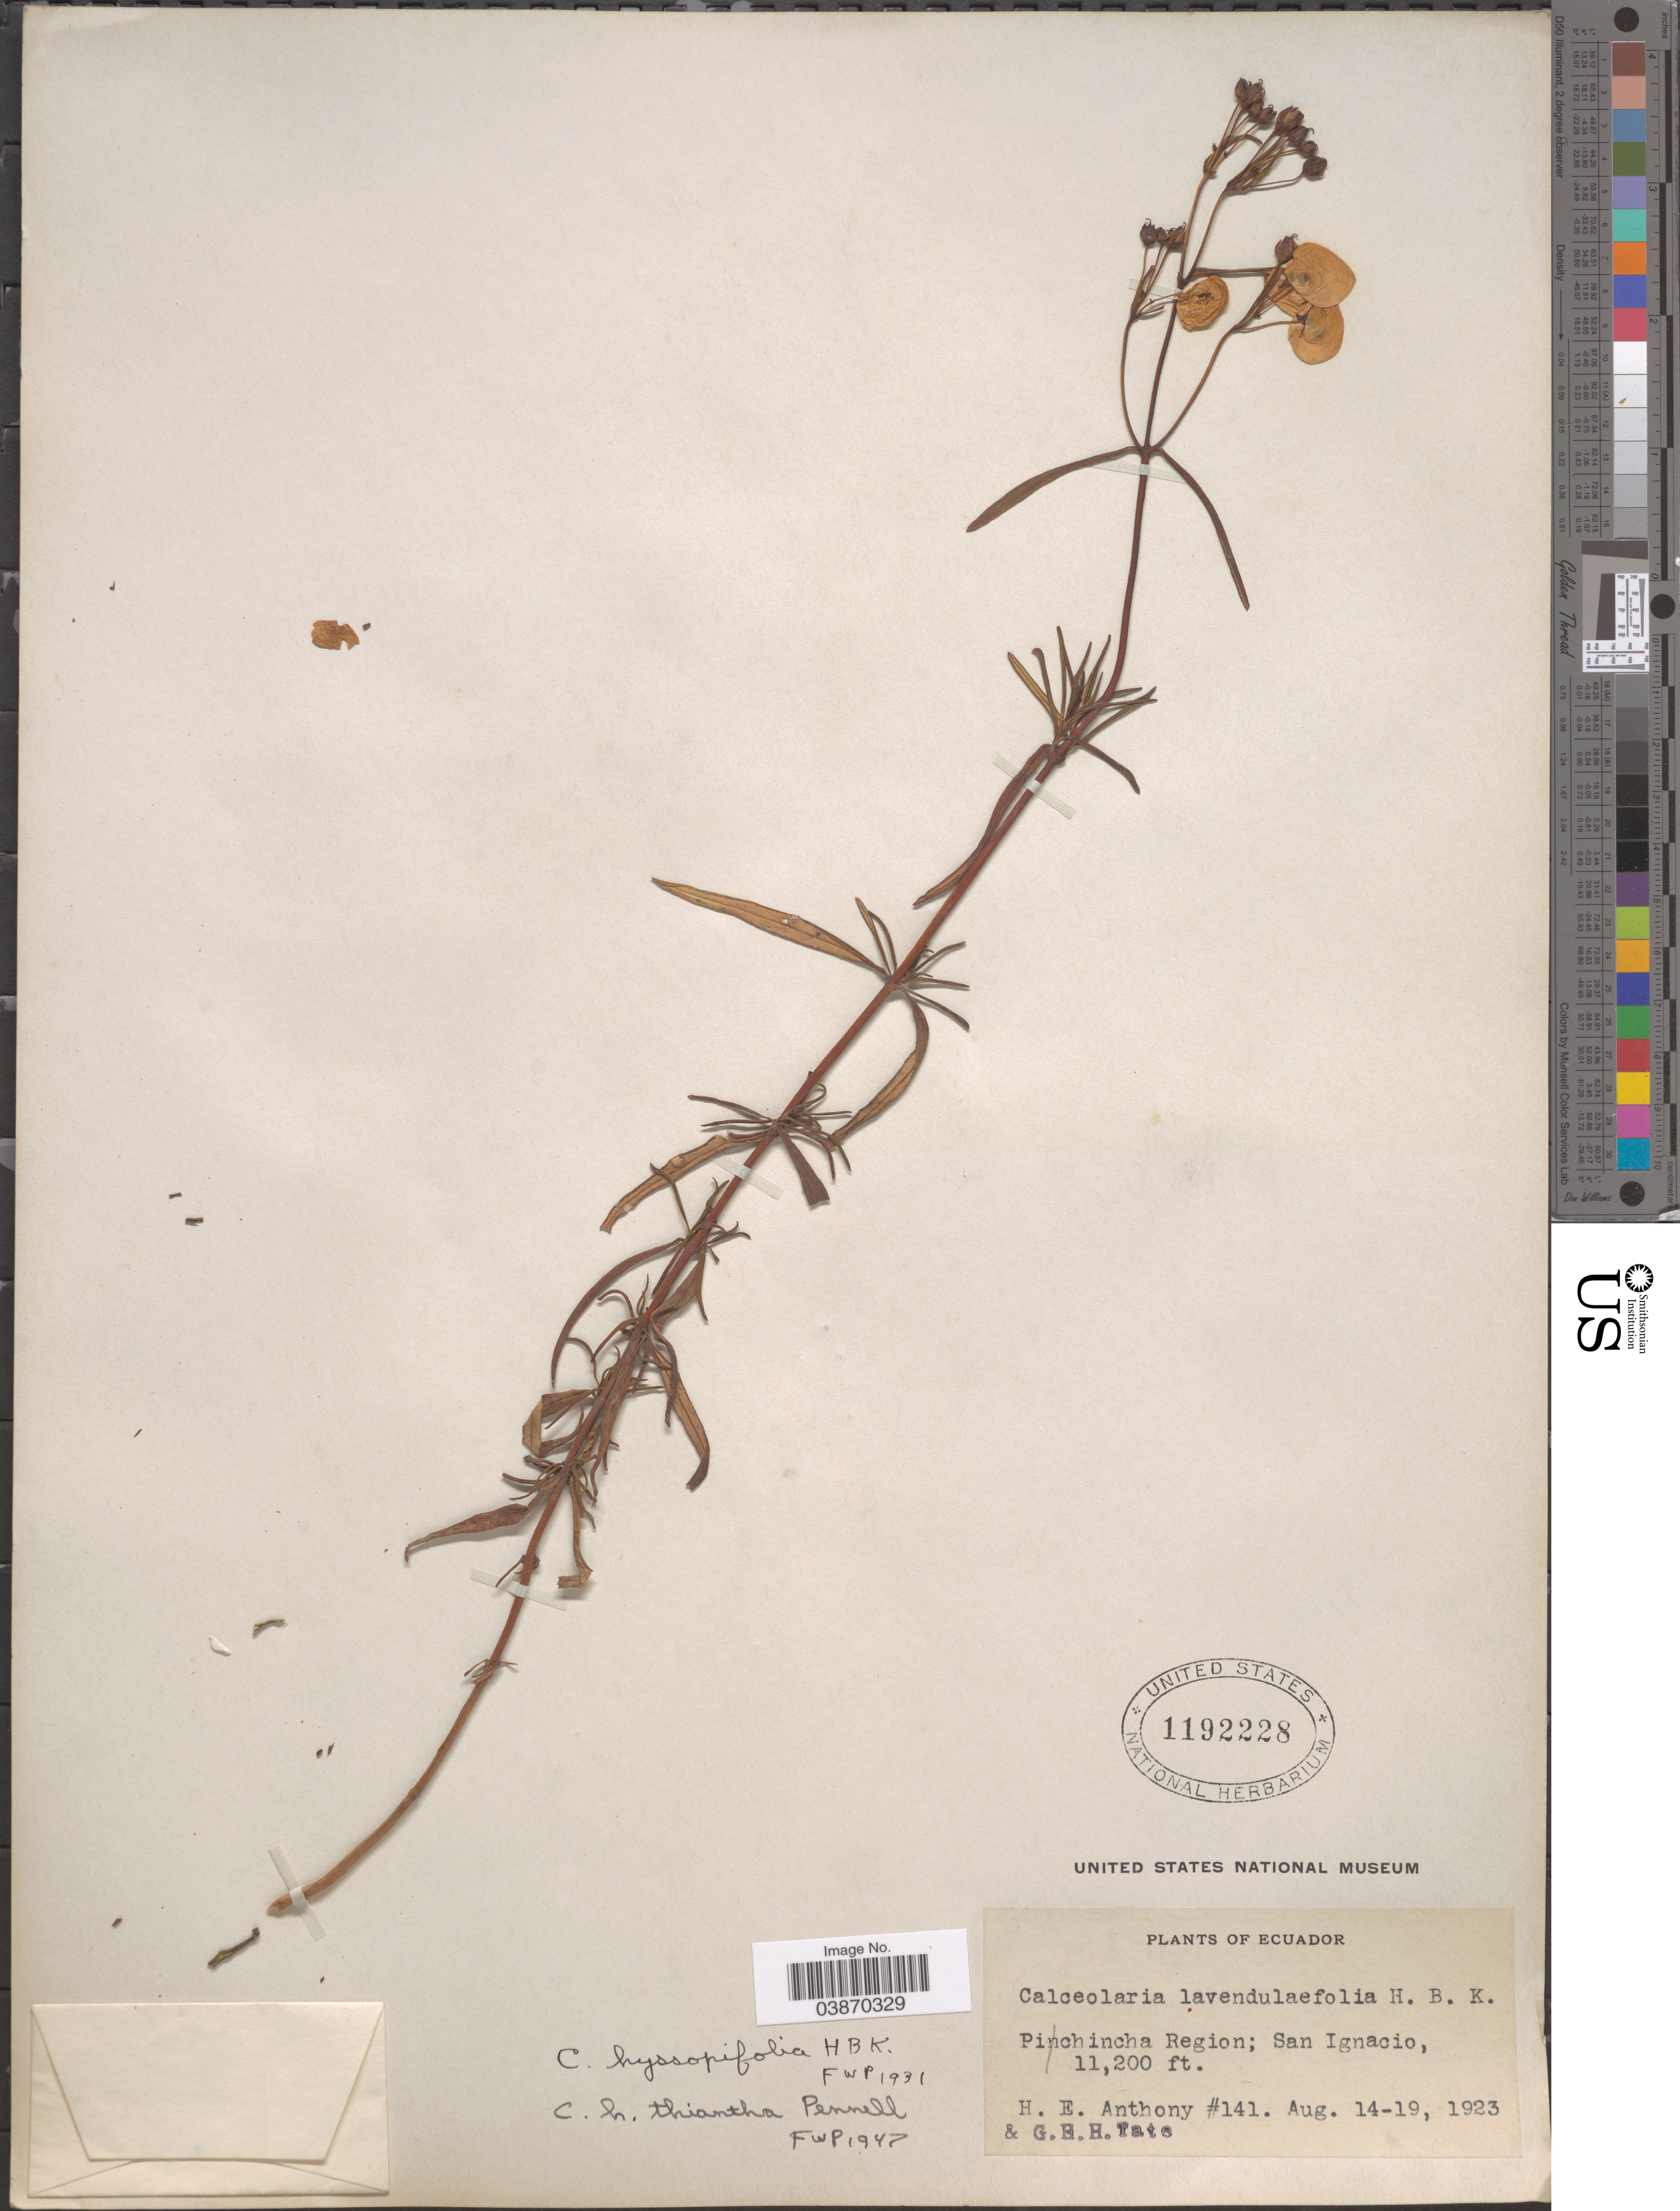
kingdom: Plantae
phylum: Tracheophyta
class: Magnoliopsida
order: Lamiales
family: Calceolariaceae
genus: Calceolaria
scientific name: Calceolaria hyssopifolia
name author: Kunth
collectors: H. E. Anthony & G. H. H.Tate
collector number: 141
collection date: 1923-08-14/1923-08-19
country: Ecuador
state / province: Pichincha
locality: Pichincha Region; San Ignacio.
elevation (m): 3414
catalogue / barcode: US 1192228